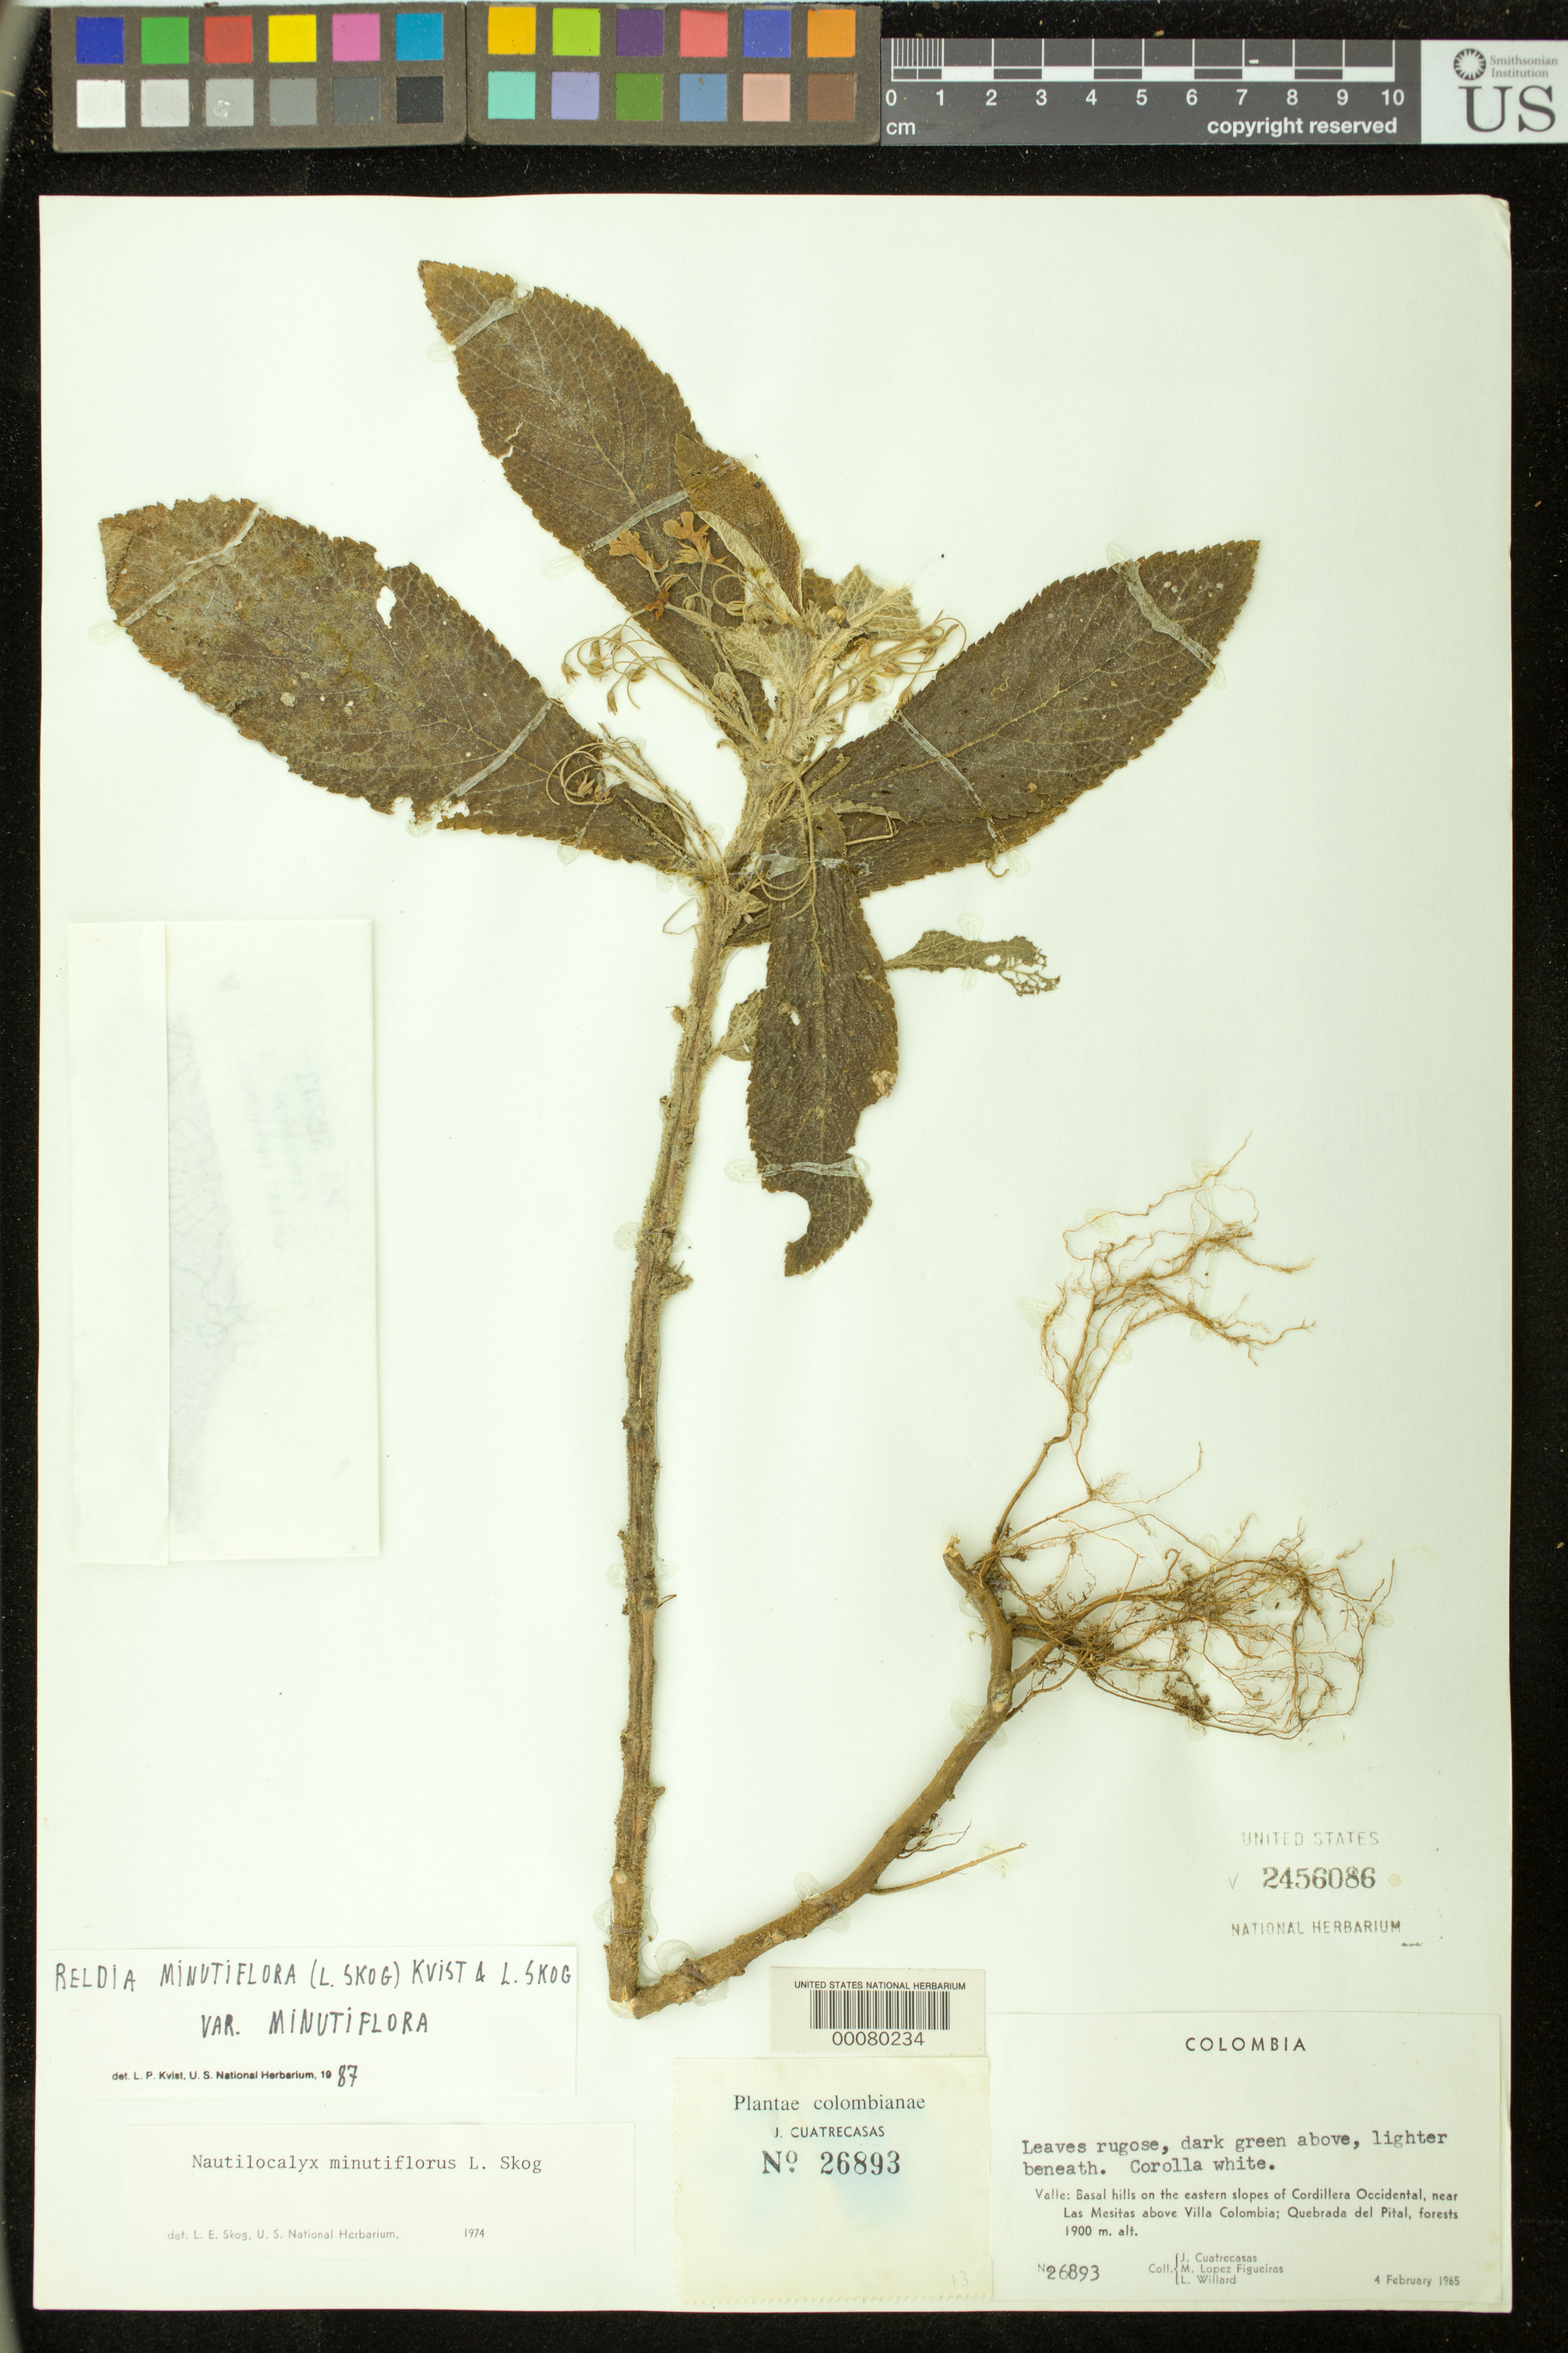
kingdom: Plantae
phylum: Tracheophyta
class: Magnoliopsida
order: Lamiales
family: Gesneriaceae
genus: Reldia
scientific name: Reldia minutiflora var. minutiflora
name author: (L.E. Skog) L.P. Kvist & L.E. Skog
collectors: J. Cuatrecasas, M. López Figueiras & L. Willard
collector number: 26893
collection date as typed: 04 Feb 1965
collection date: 1965-02-04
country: Colombia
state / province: Valle del Cauca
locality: Basal hills on the eastern slopes of Cordillera Occidental, near Las Mesitas above Villa Colombia, Quebrada del Pital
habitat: Forests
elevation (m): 1900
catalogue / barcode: US 2456086